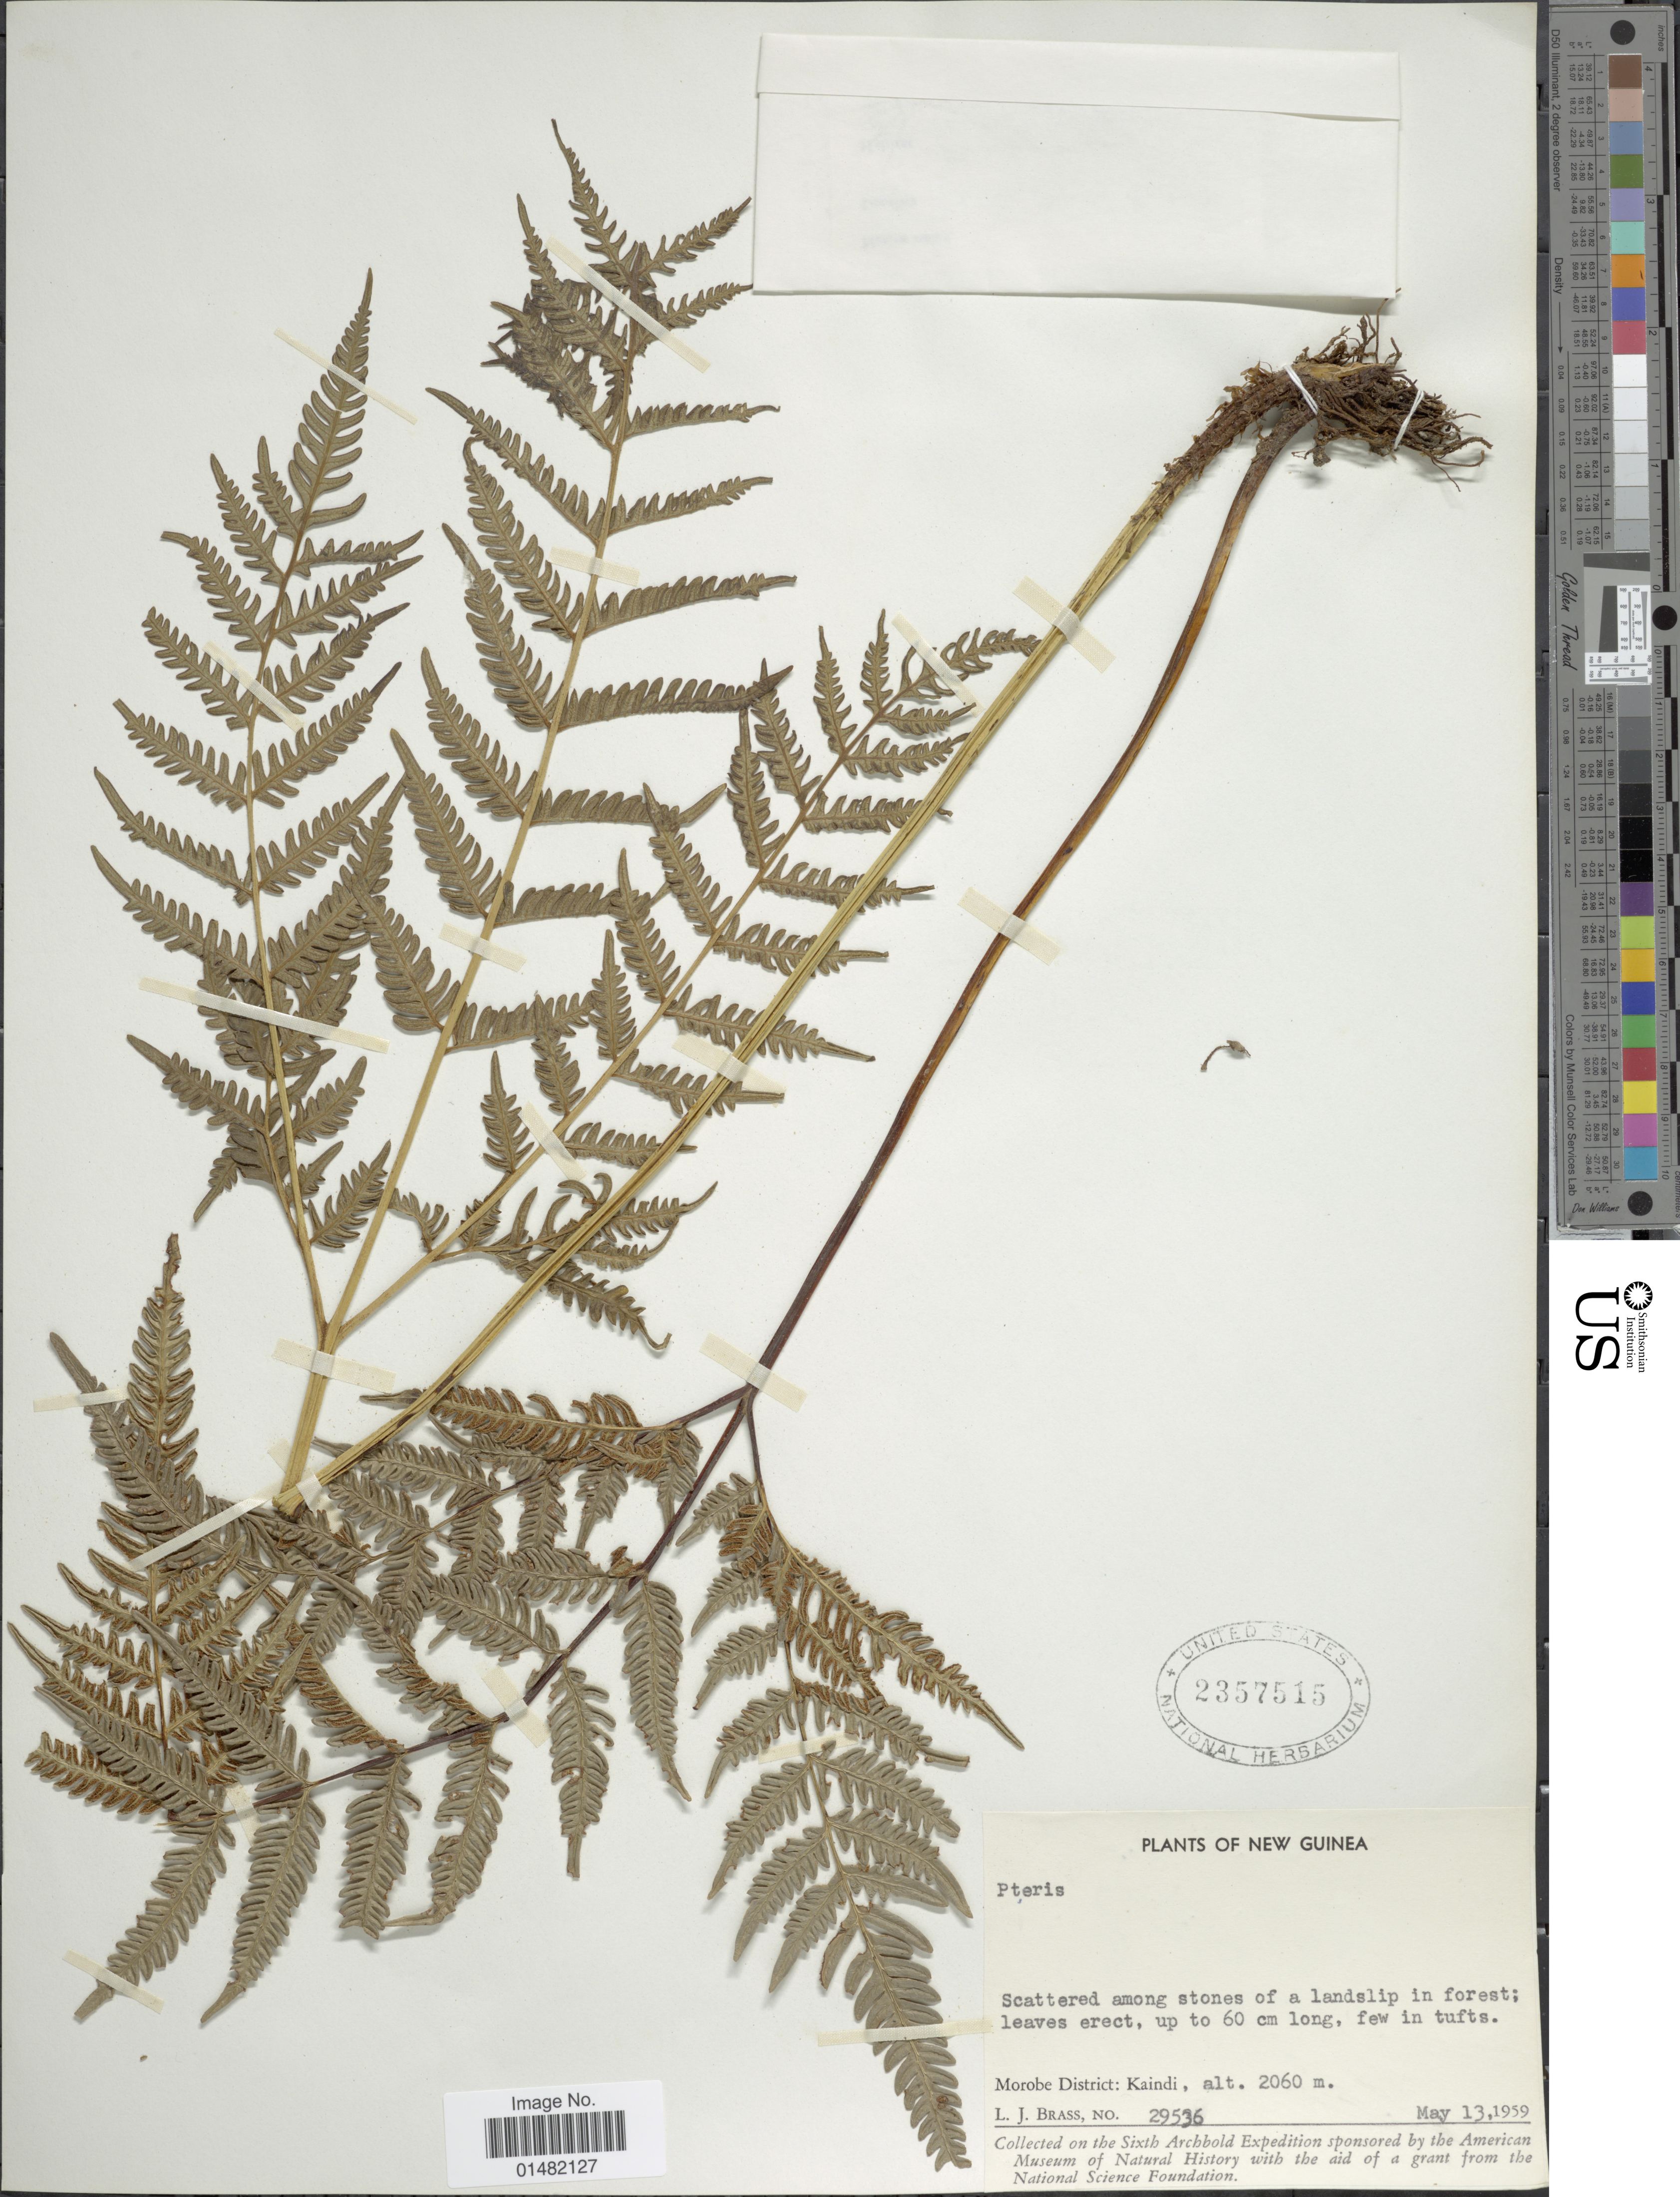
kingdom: Plantae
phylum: Tracheophyta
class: Polypodiopsida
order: Polypodiales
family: Pteridaceae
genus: Pteris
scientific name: Pteris sp.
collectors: L. J. Brass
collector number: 29536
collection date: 1959-05-13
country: Papua New Guinea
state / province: Morobe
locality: New Guinea, Kaindi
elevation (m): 2060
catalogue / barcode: US 2357515